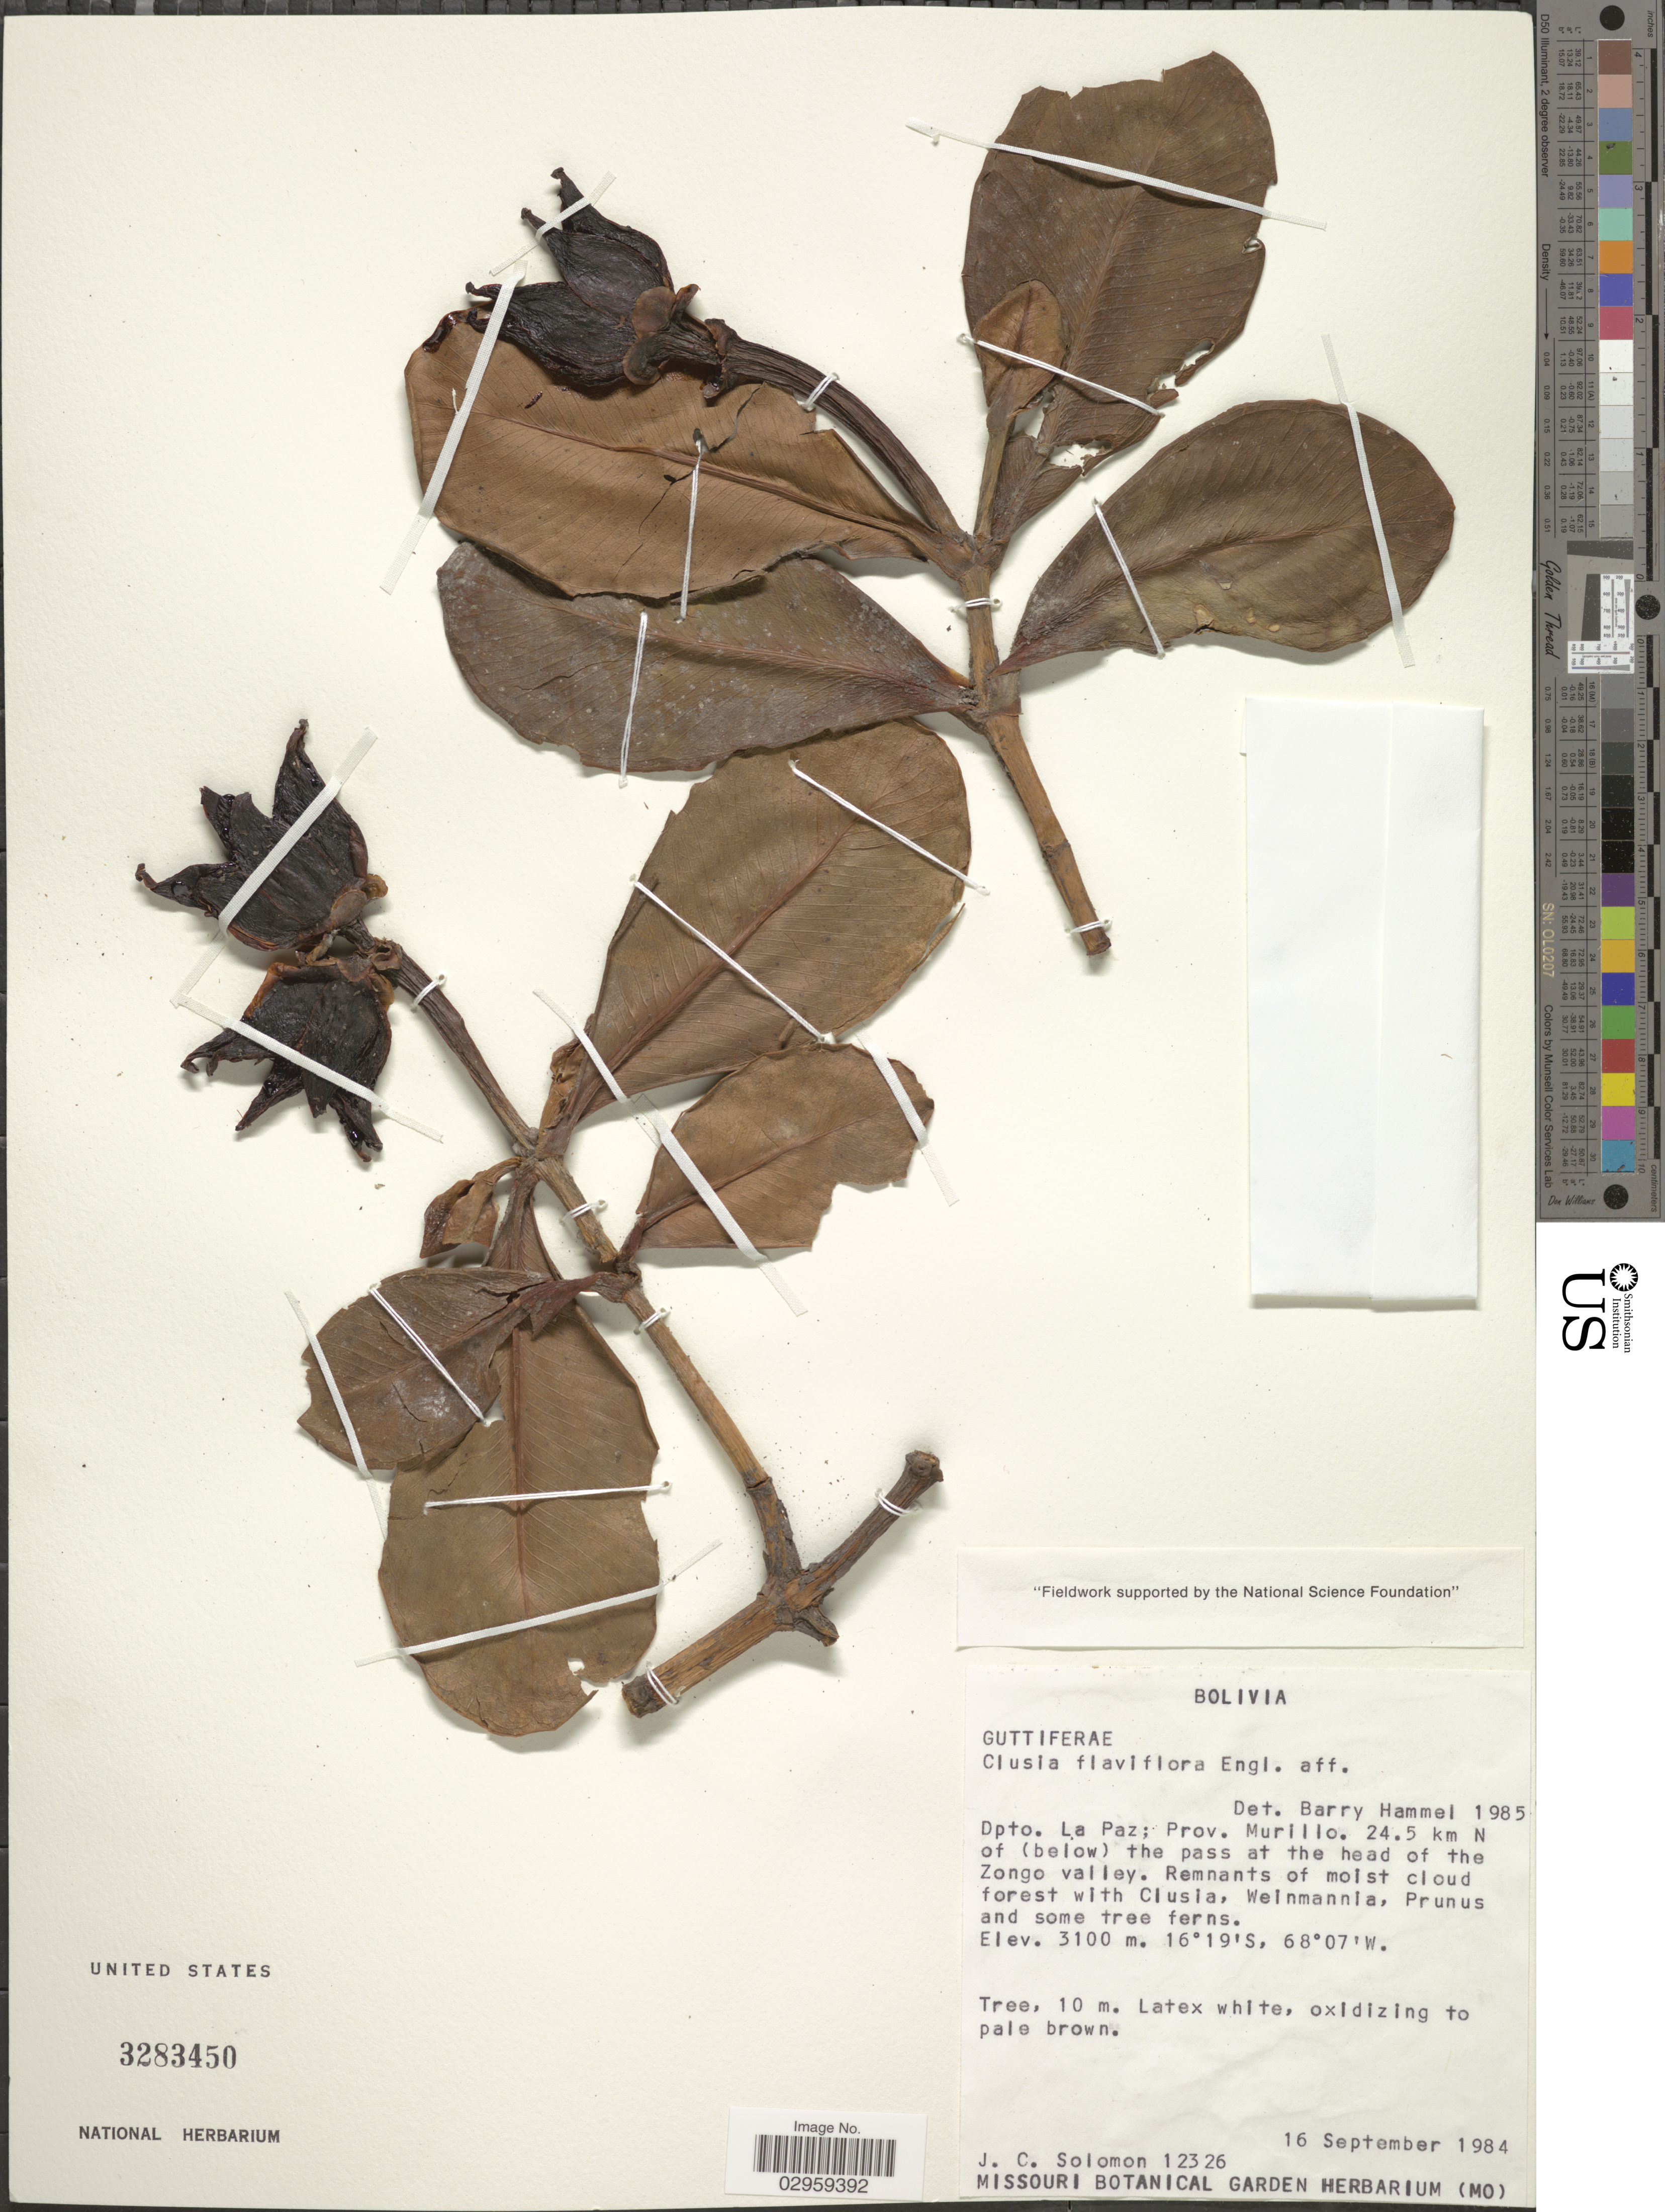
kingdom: Plantae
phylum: Tracheophyta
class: Magnoliopsida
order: Malpighiales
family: Clusiaceae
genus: Clusia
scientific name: Clusia flaviflora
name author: Engl.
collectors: J. C. Solomon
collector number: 12326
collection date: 1984-09-16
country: Bolivia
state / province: La Paz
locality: Dpto. La Paz; Prov. Murillo. 24.5 km N of (below) the pass at the head of the Zongo valley.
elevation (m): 3100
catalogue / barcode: US 3283450